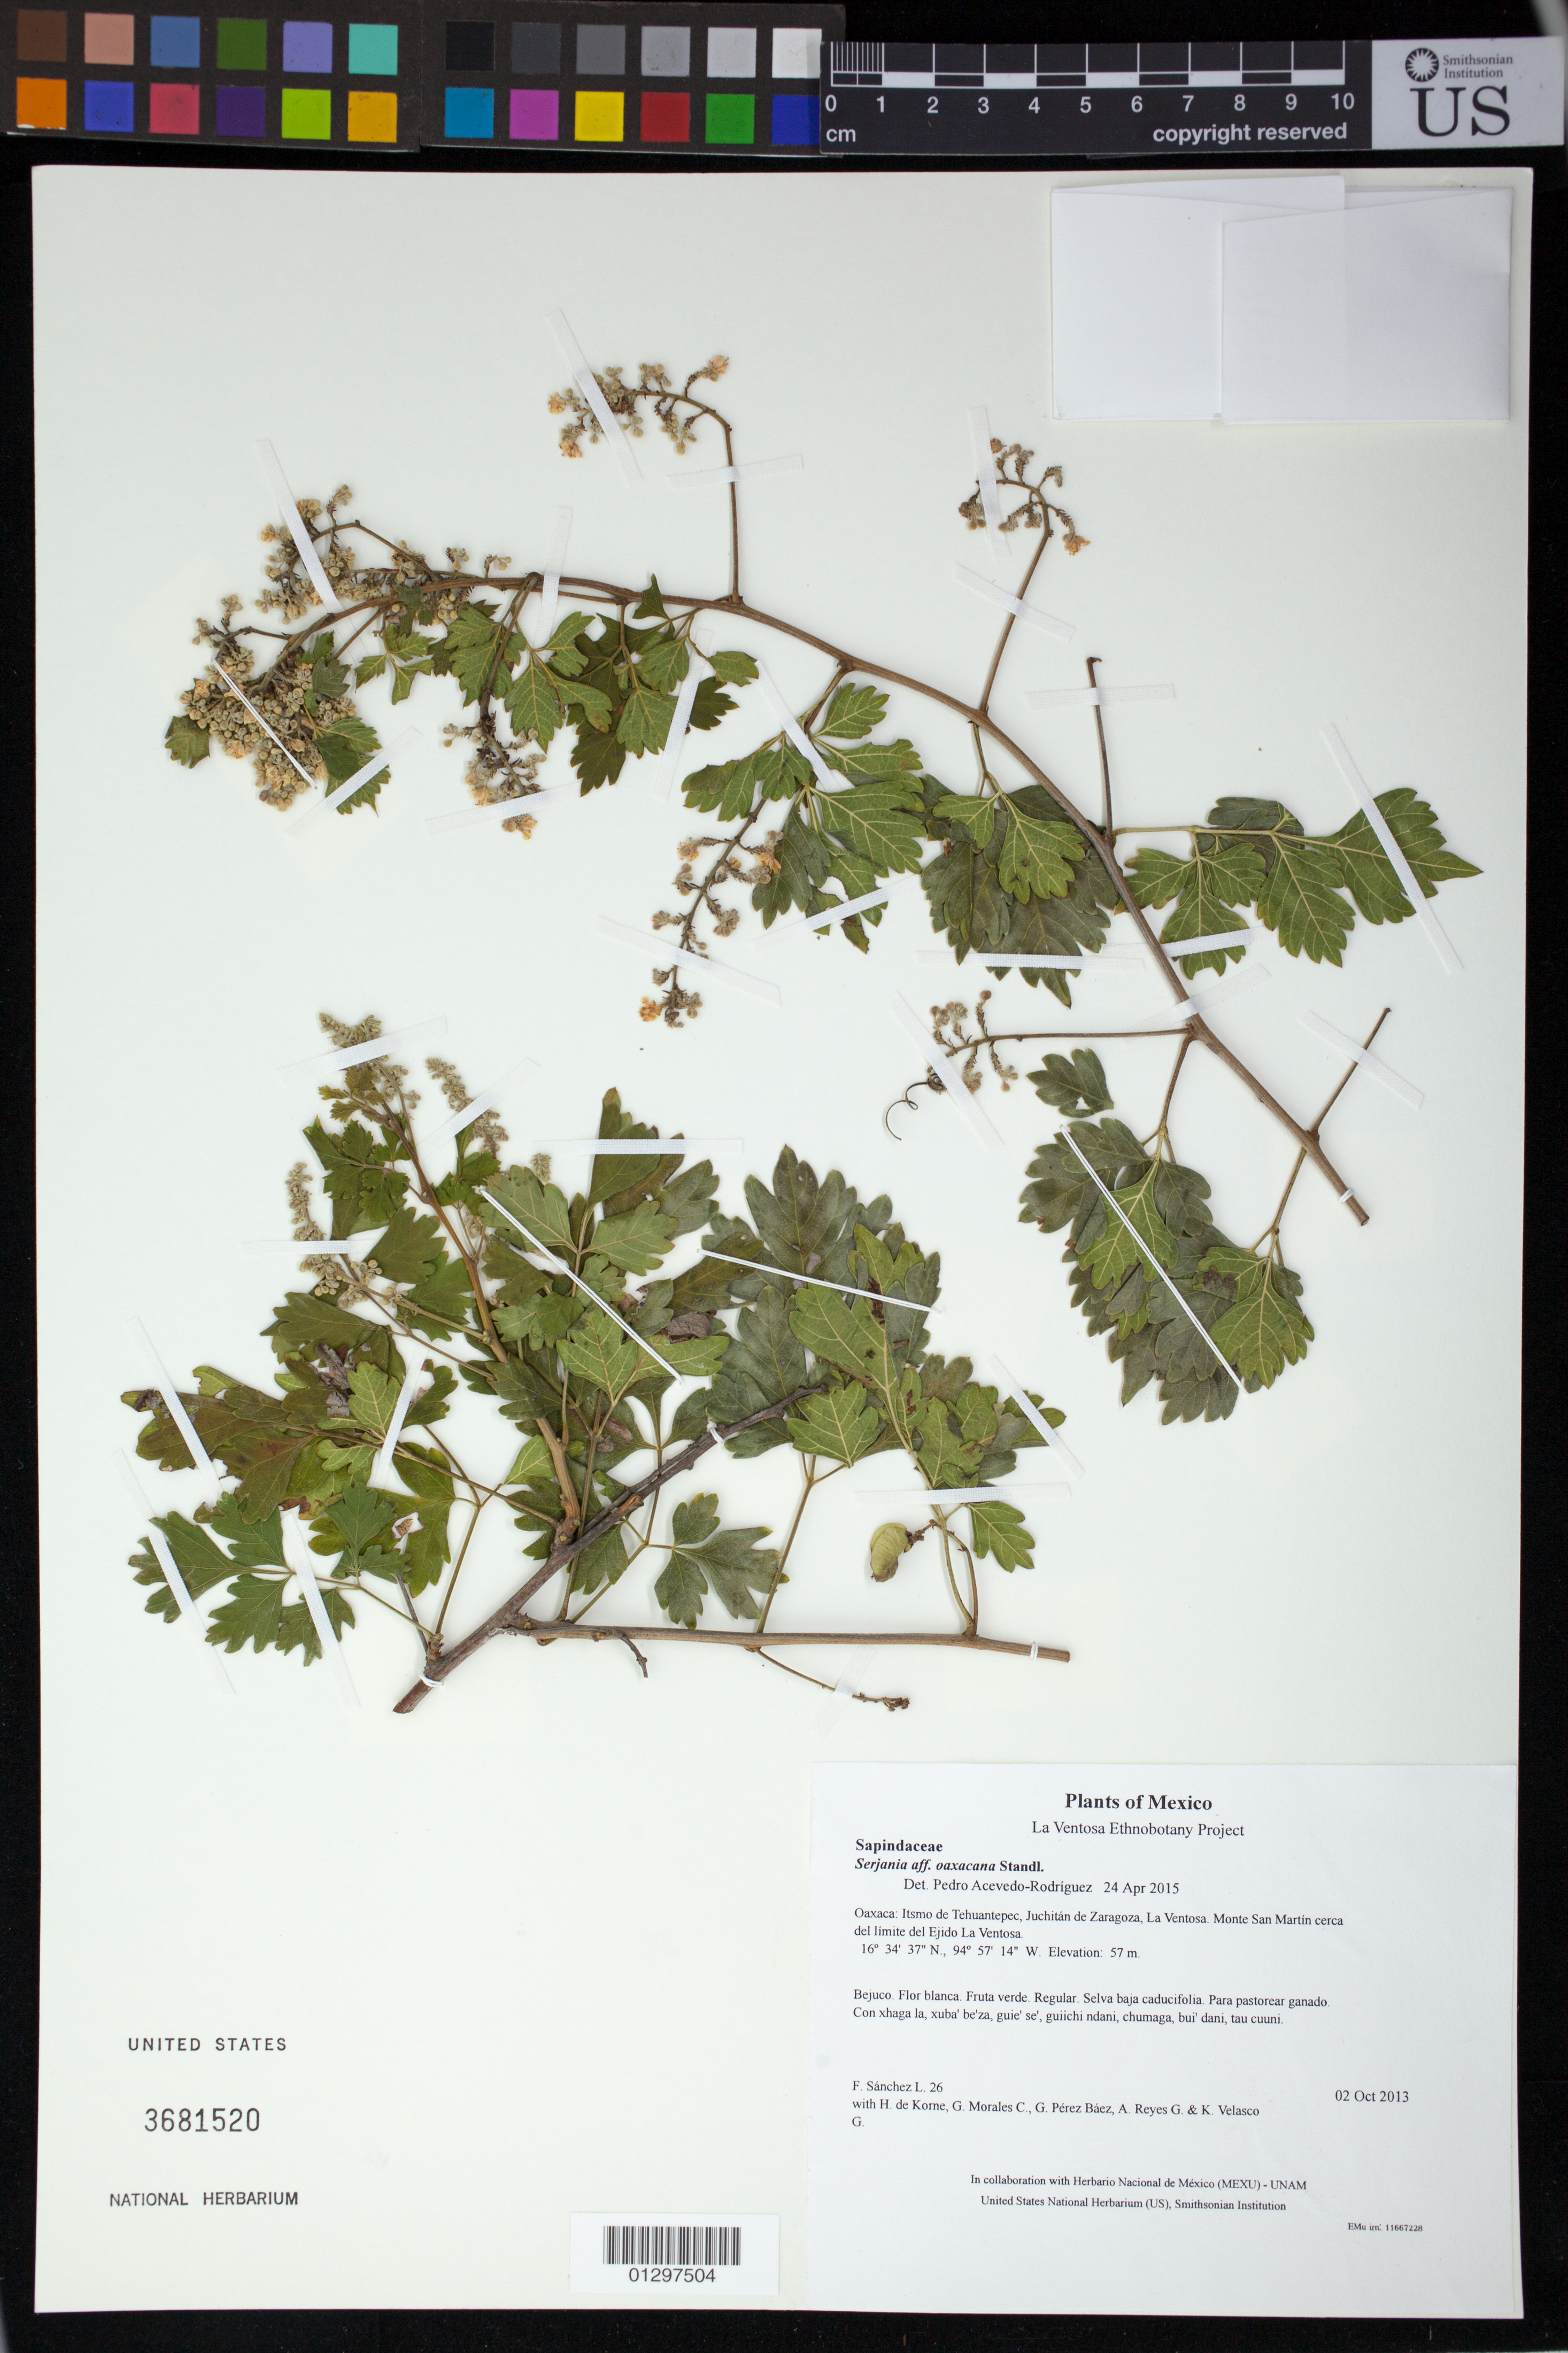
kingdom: Plantae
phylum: Tracheophyta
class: Magnoliopsida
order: Sapindales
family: Sapindaceae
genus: Serjania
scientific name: Serjania triquetra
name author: Radlk.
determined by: Acevedo-Rodriguez, P., (US), Smithsonian Institution - National Museum of Natural History (UNITED STATES)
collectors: F. Sánchez L., H. de Korne, G. Morales C., G. Pérez Báez, A. Reyes G. & K. Velasco G.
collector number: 26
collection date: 2013-10-02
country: Mexico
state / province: Oaxaca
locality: Itsmo de Tehuantepec, Juchitán de Zaragoza, La Ventosa. Monte San Martín cerca del límite del Ejido La Ventosa.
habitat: Selva baja caducifolia. Para pastorear ganado.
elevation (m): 57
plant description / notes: JEBOT, MEXU, SERO, US; Luba'. Guie' naquichi'. Cuaananaxhi naga'. Nuu.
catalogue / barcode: US 3681520